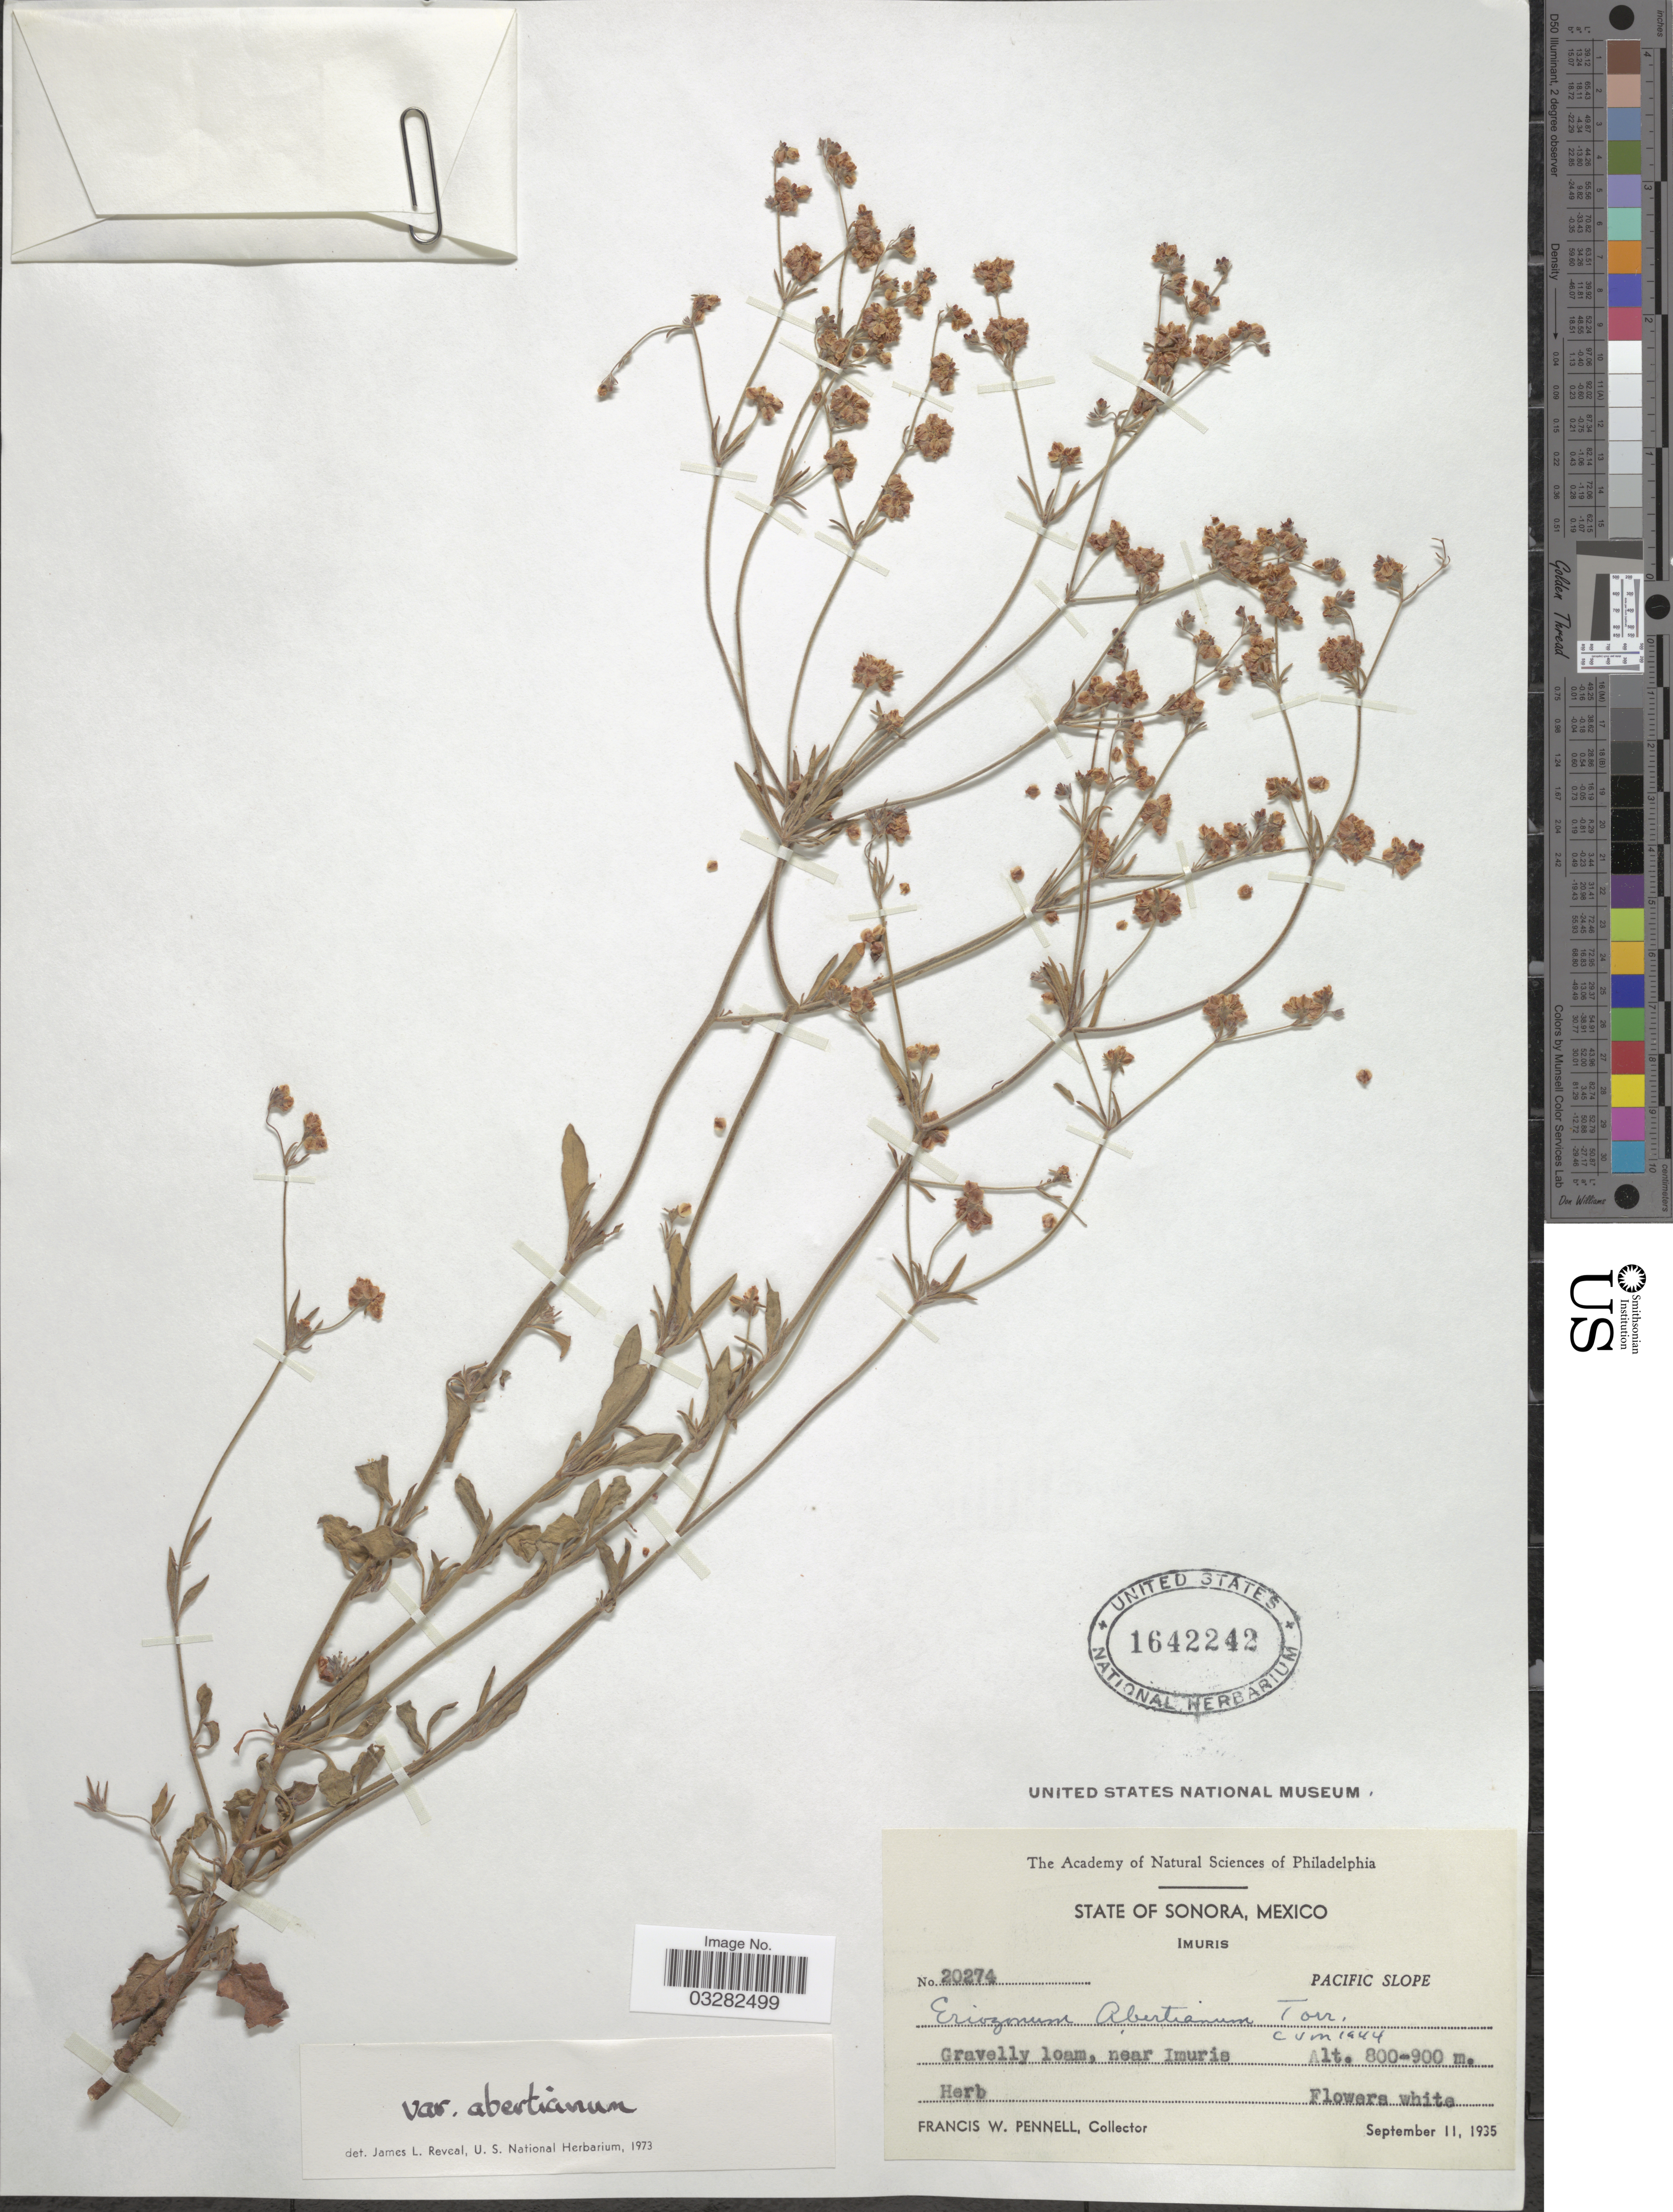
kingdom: Plantae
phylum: Tracheophyta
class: Magnoliopsida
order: Caryophyllales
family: Polygonaceae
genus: Eriogonum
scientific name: Eriogonum abertianum var. abertianum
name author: Torr.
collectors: F. W. Pennell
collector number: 20274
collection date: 1935-09-11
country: Mexico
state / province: Sonora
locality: Near Imuris, Pacific Slope.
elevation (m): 800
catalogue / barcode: US 1642242